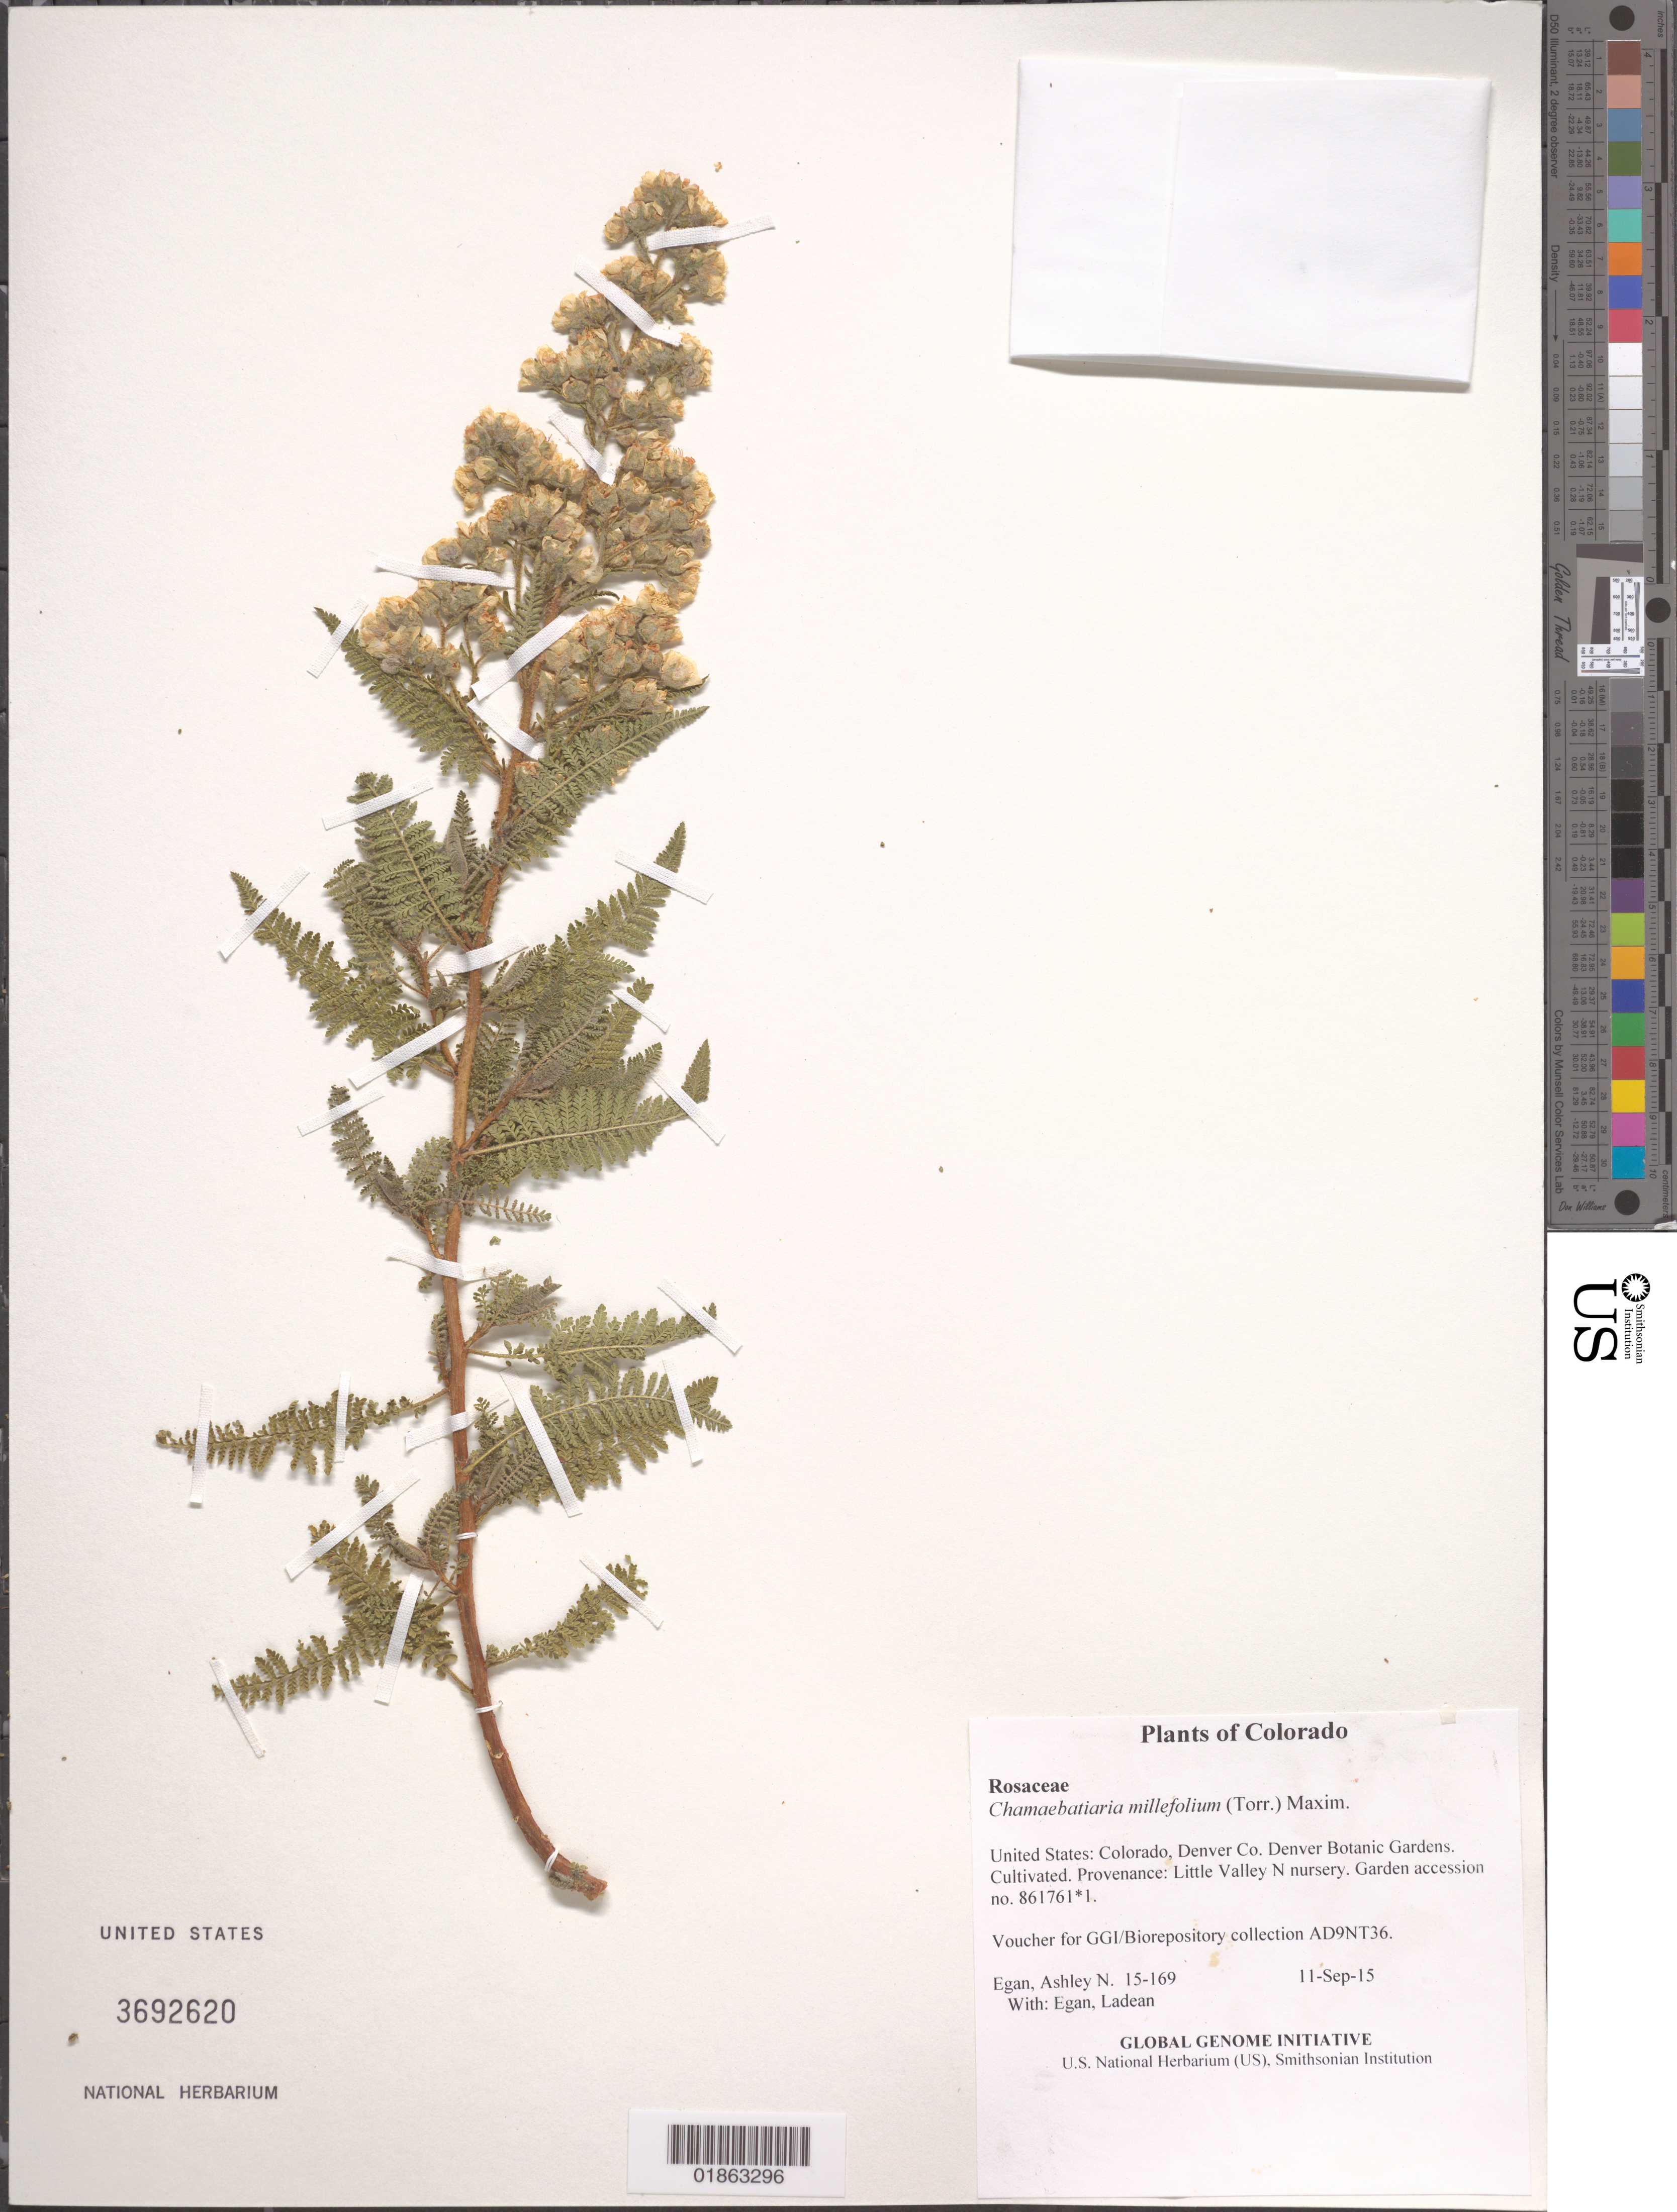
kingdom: Plantae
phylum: Tracheophyta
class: Magnoliopsida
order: Rosales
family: Rosaceae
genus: Chamaebatiaria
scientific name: Chamaebatiaria millefolium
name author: (Torr.) Maxim.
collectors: A. N. Egan & L. Egan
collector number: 15-169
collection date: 2015-09-11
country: United States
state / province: Colorado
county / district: Denver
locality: Denver Botanic Gardens. Cultivated. Provenance: Little Valley N nursery. Garden accession no. 861761.1.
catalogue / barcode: US 3692620